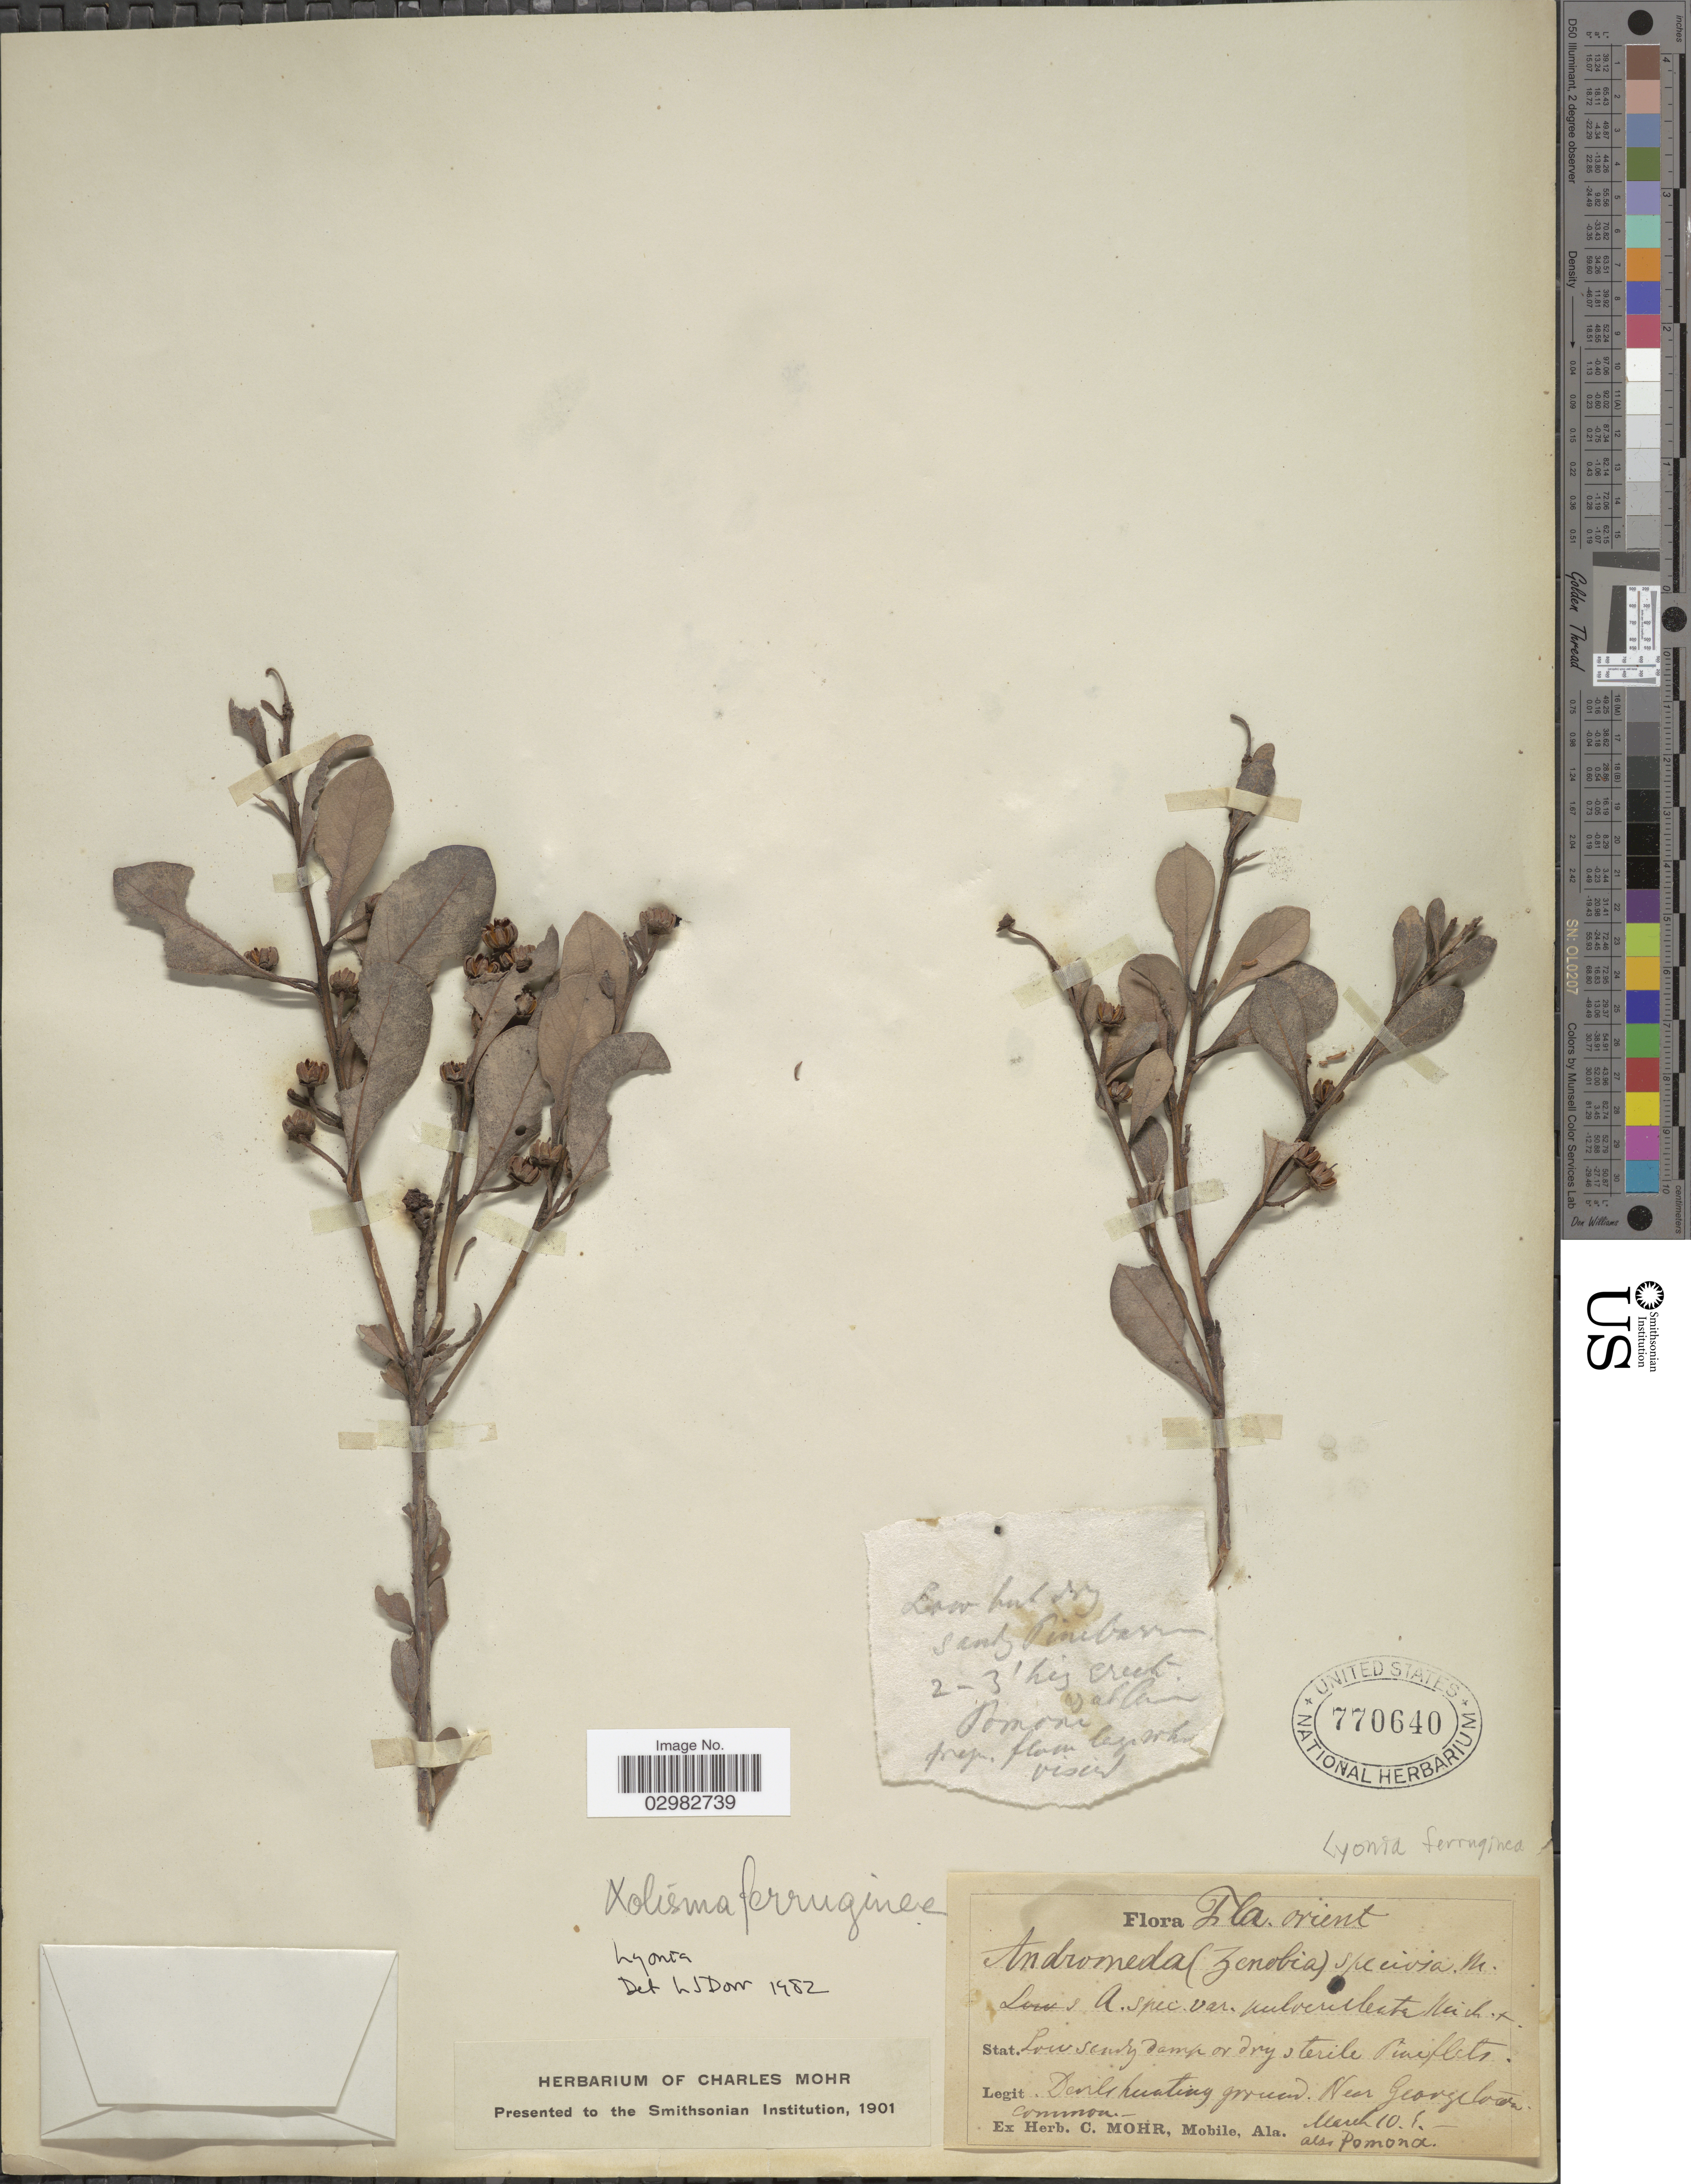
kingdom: Plantae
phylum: Tracheophyta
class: Magnoliopsida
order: Ericales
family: Ericaceae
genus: Lyonia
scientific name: Lyonia ferruginea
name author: (Walter) Nutt.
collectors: Mohr, C. T. (herbarium)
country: United States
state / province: Florida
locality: Fla orient., Stat. Low sandy damp or dry sterile Pine flats, Devils hunting ground, near Georgetown.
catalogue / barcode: US 770640